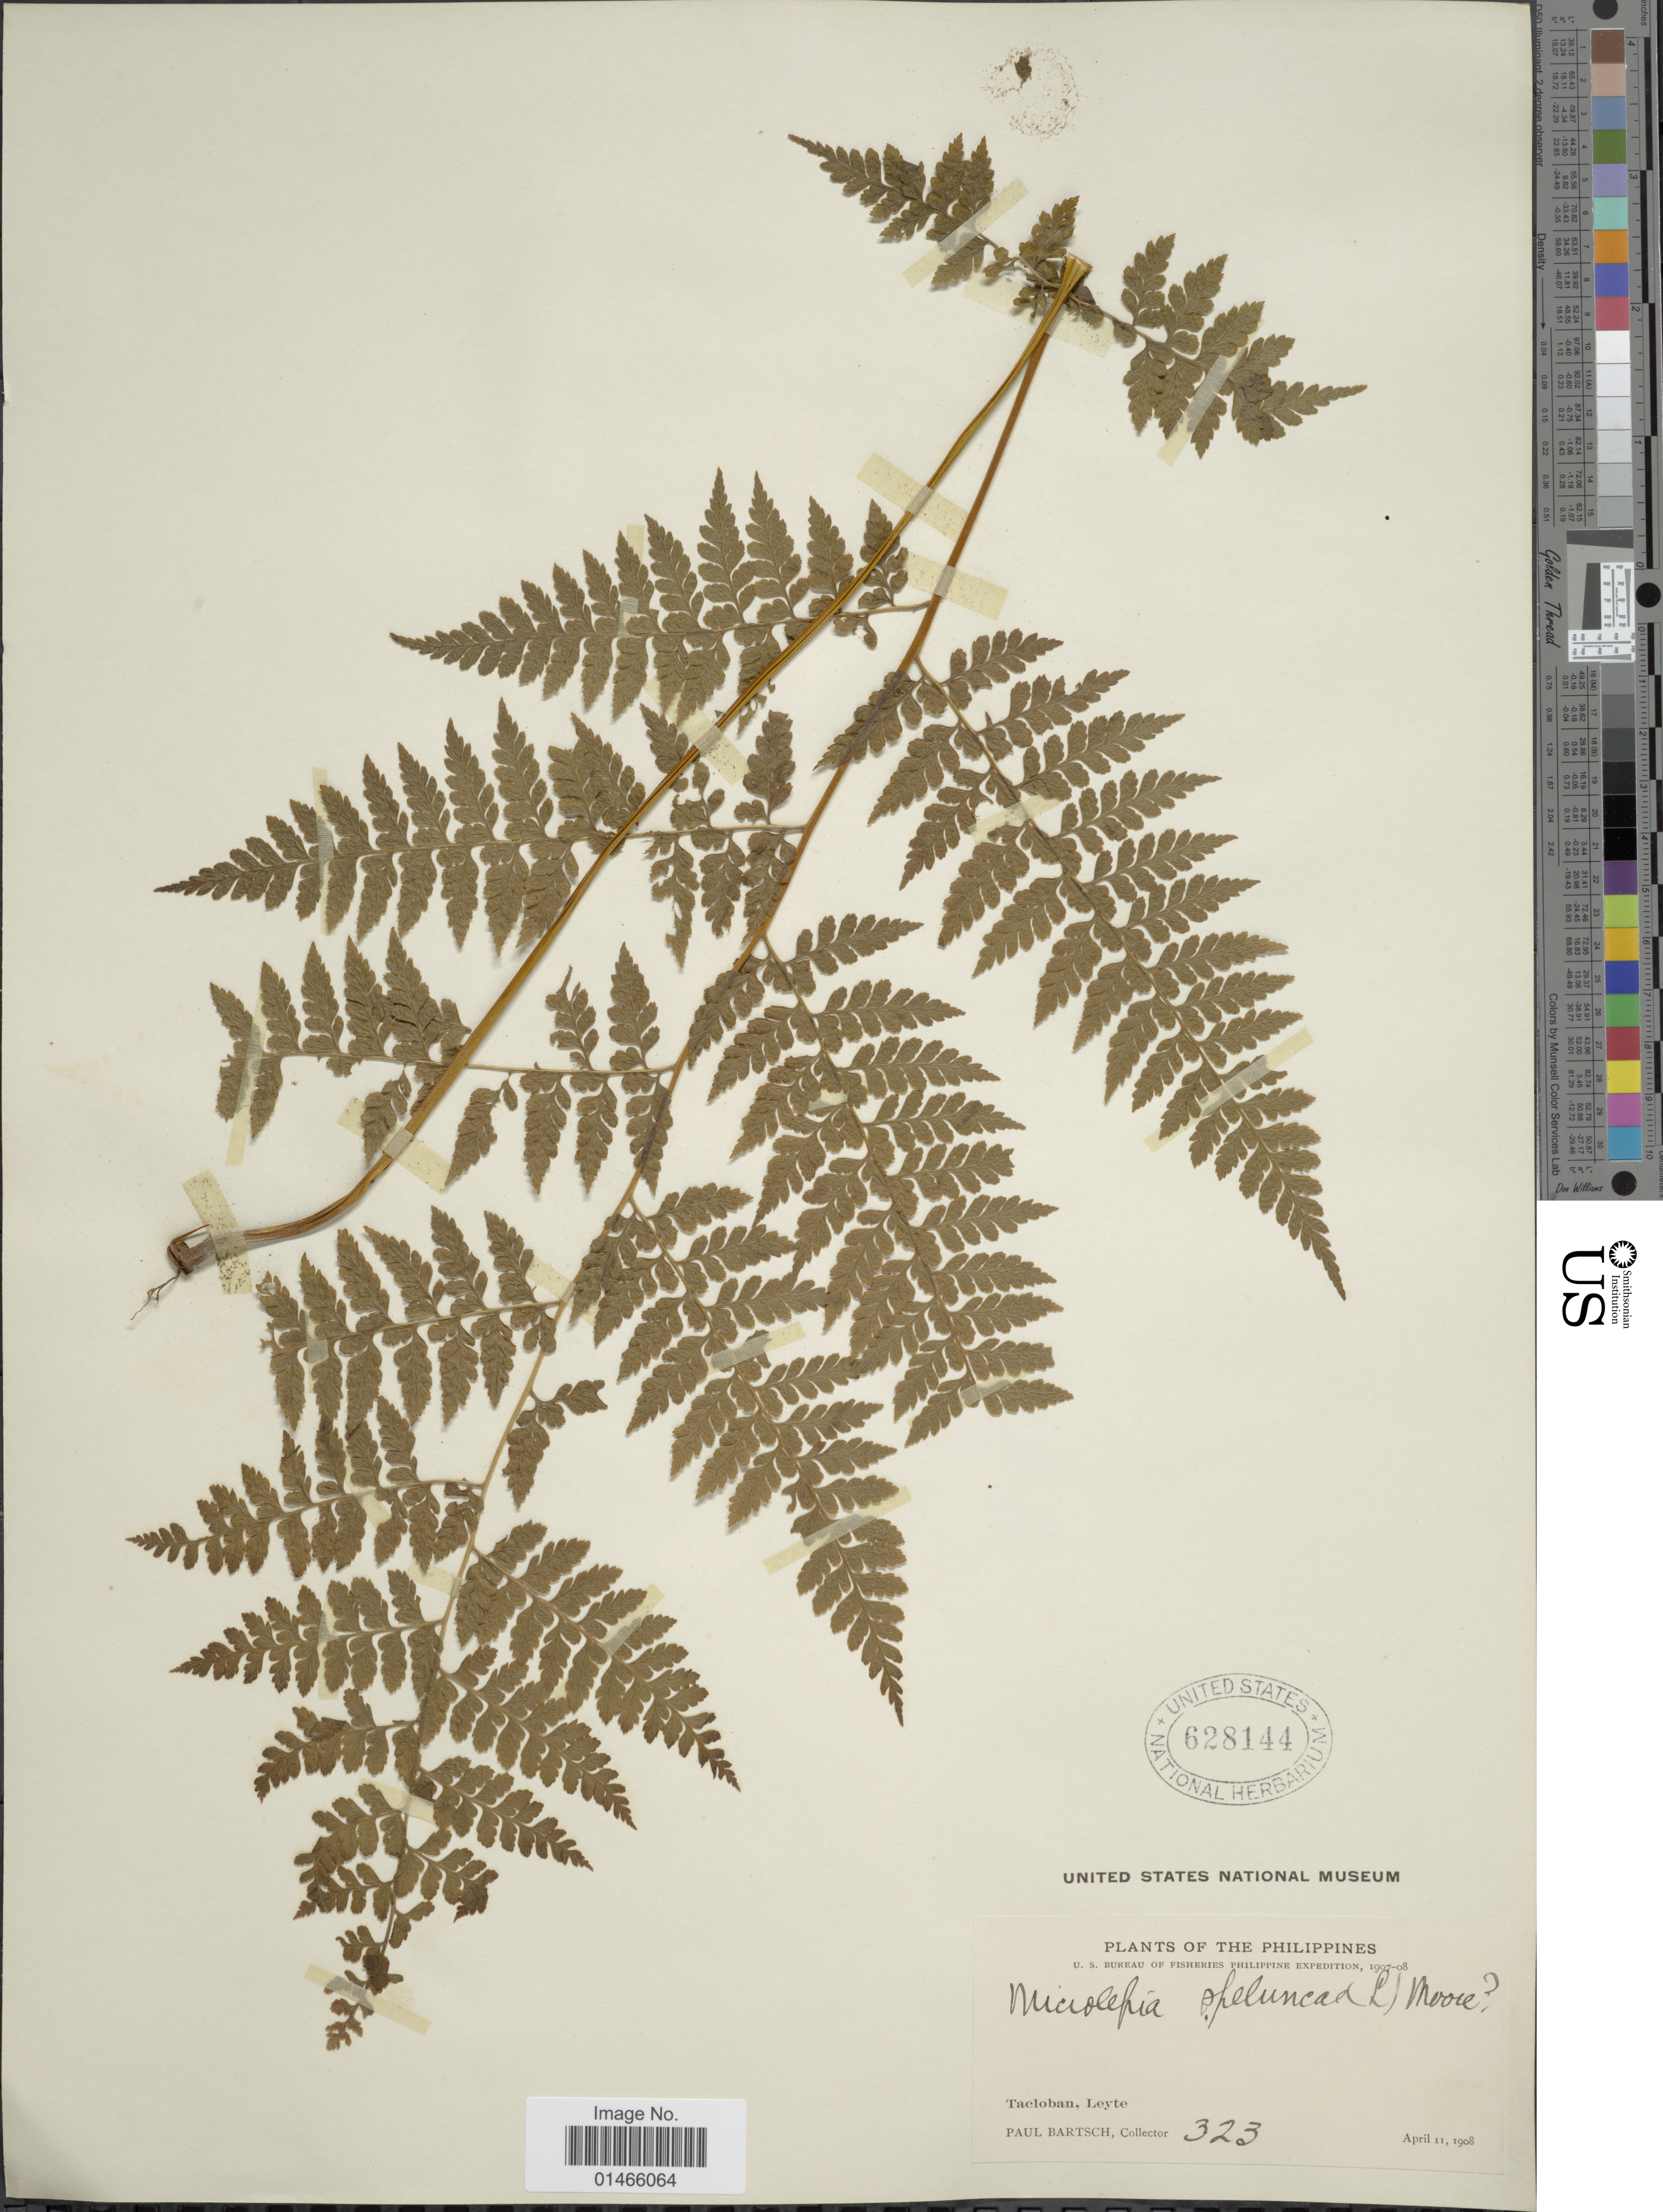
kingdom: Plantae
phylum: Tracheophyta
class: Polypodiopsida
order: Polypodiales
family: Dennstaedtiaceae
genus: Microlepia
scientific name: Microlepia speluncae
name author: (L.) T. Moore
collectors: P. Bartsch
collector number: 323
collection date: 1908-04-11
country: Philippines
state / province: Eastern Visayas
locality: Tacloban, Leyte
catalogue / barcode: US 628144